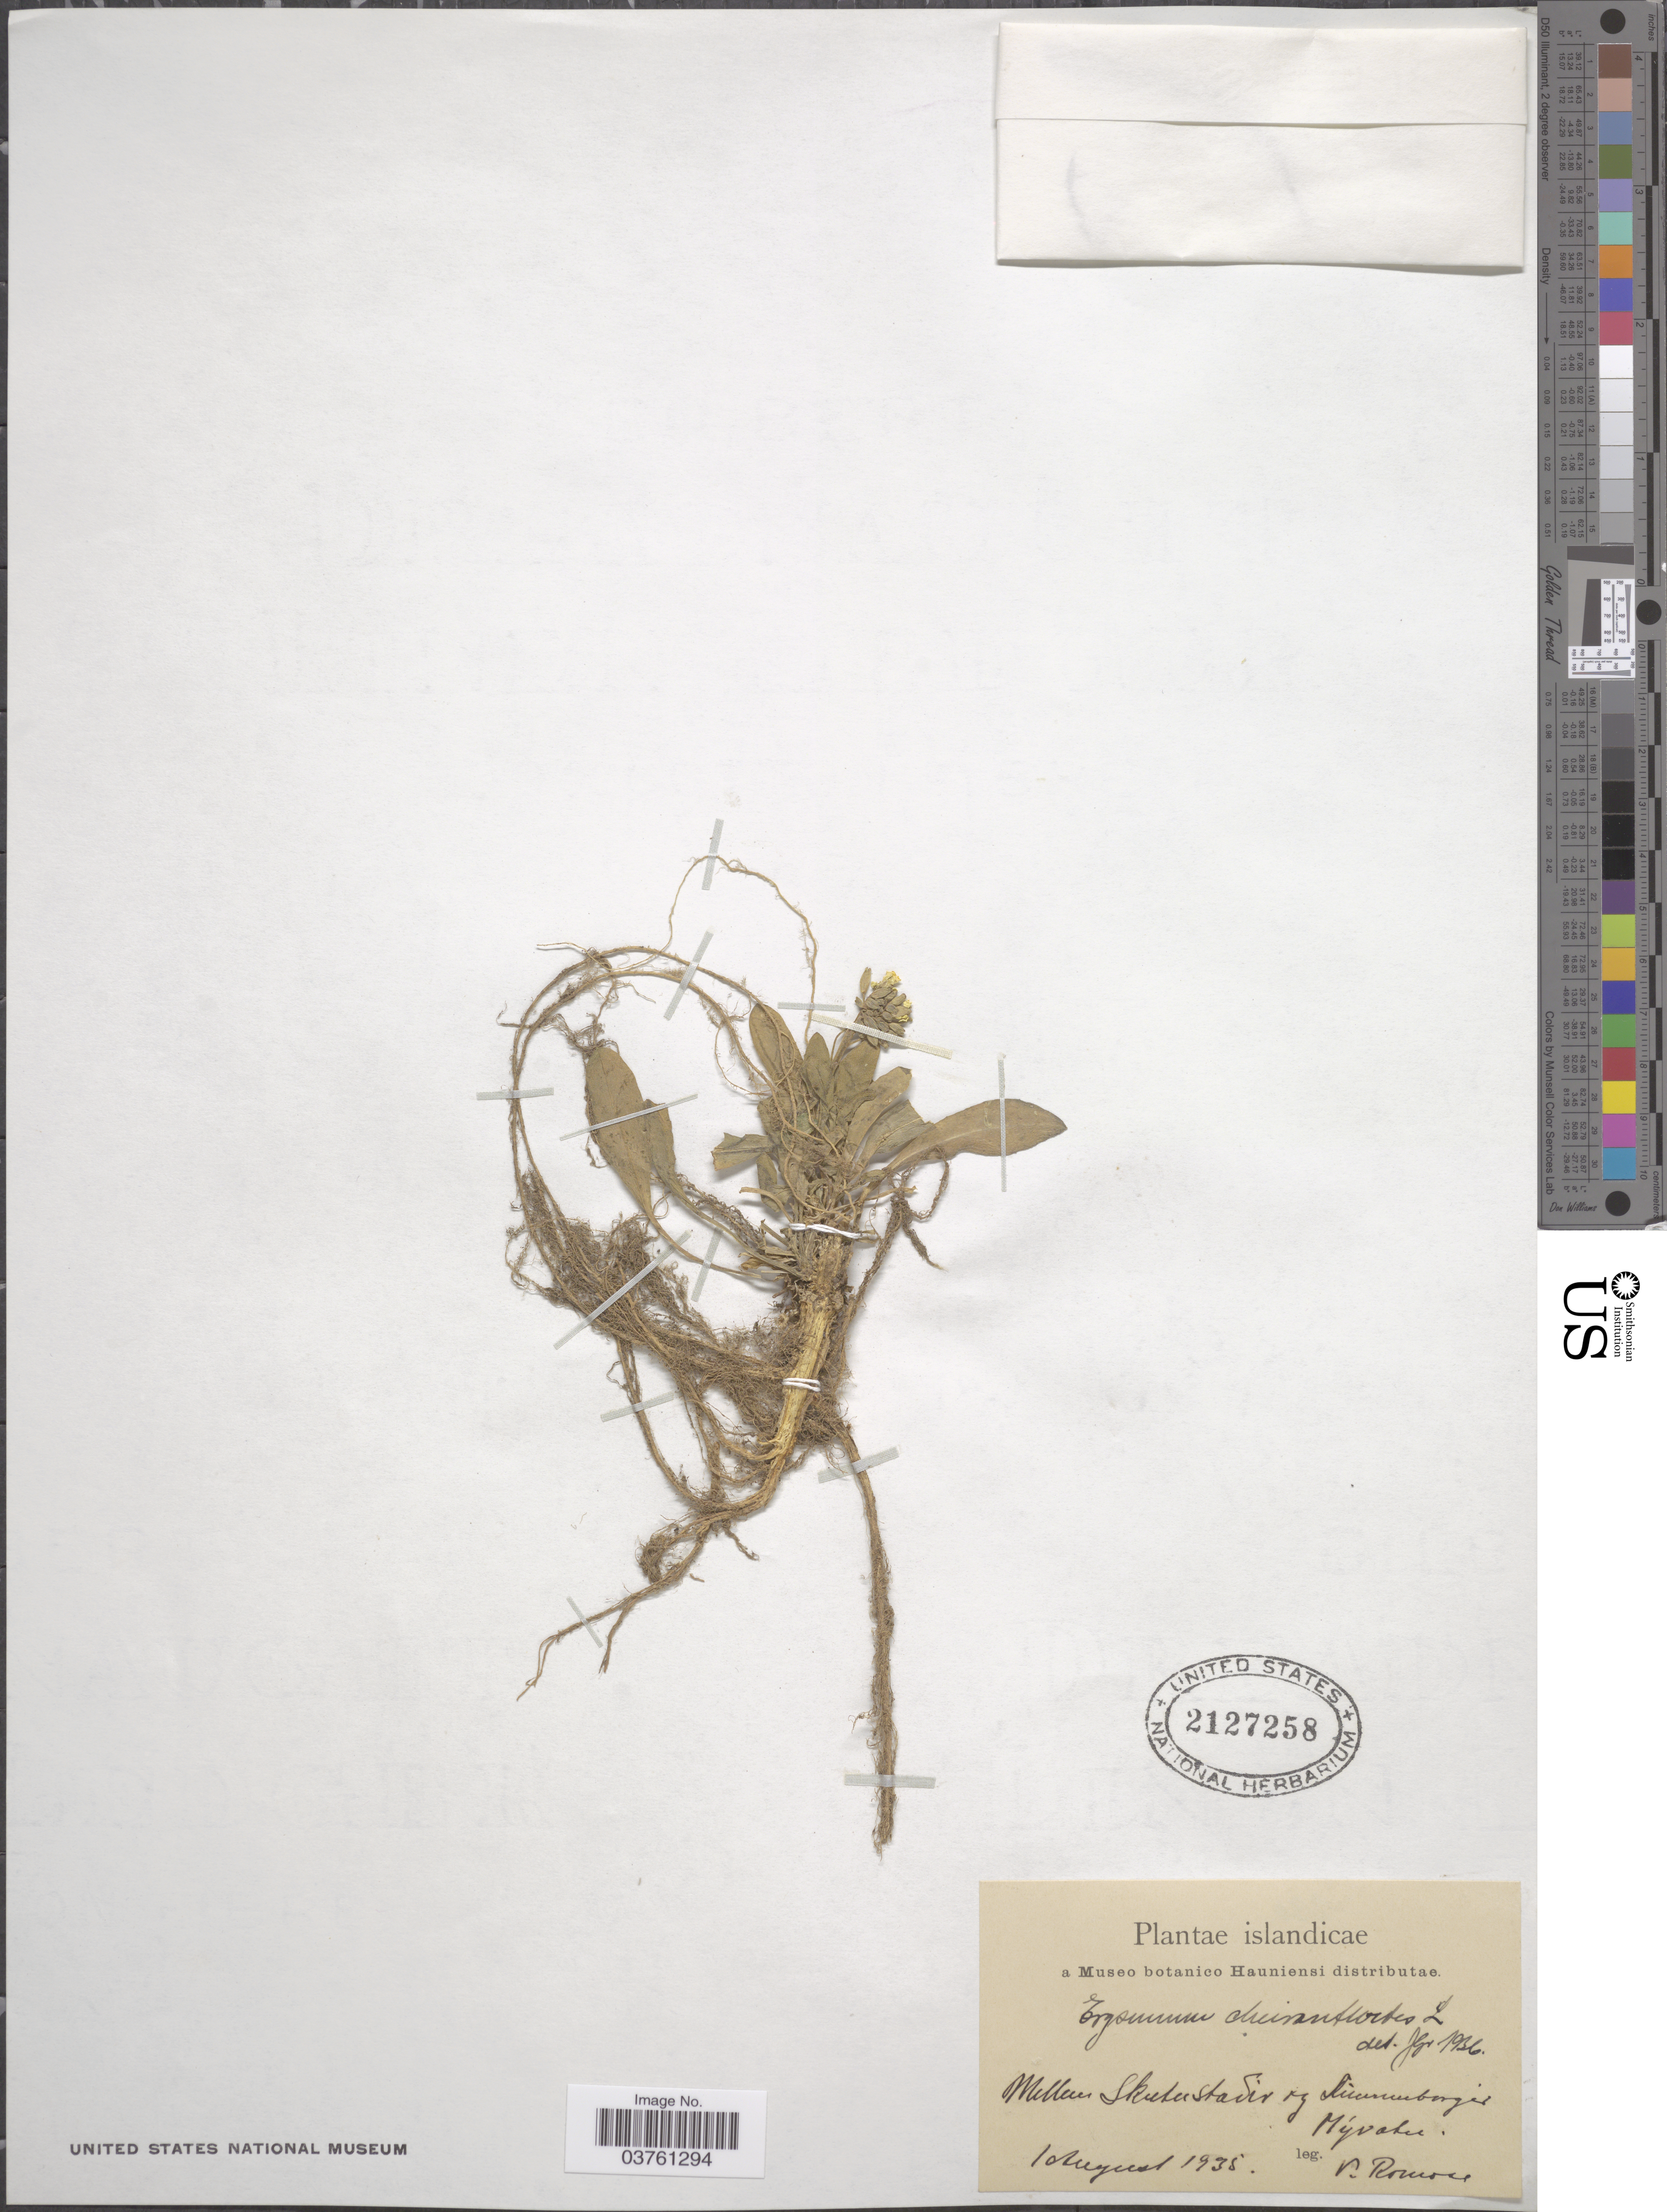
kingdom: Plantae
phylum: Tracheophyta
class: Magnoliopsida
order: Brassicales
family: Brassicaceae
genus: Erysimum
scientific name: Erysimum cheiranthoides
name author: L.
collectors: V. Romose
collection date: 1935-08-01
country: Iceland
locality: Islandicae. Mellau Skater Stadir og [illegible text]. Mývatn.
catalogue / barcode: US 2127258